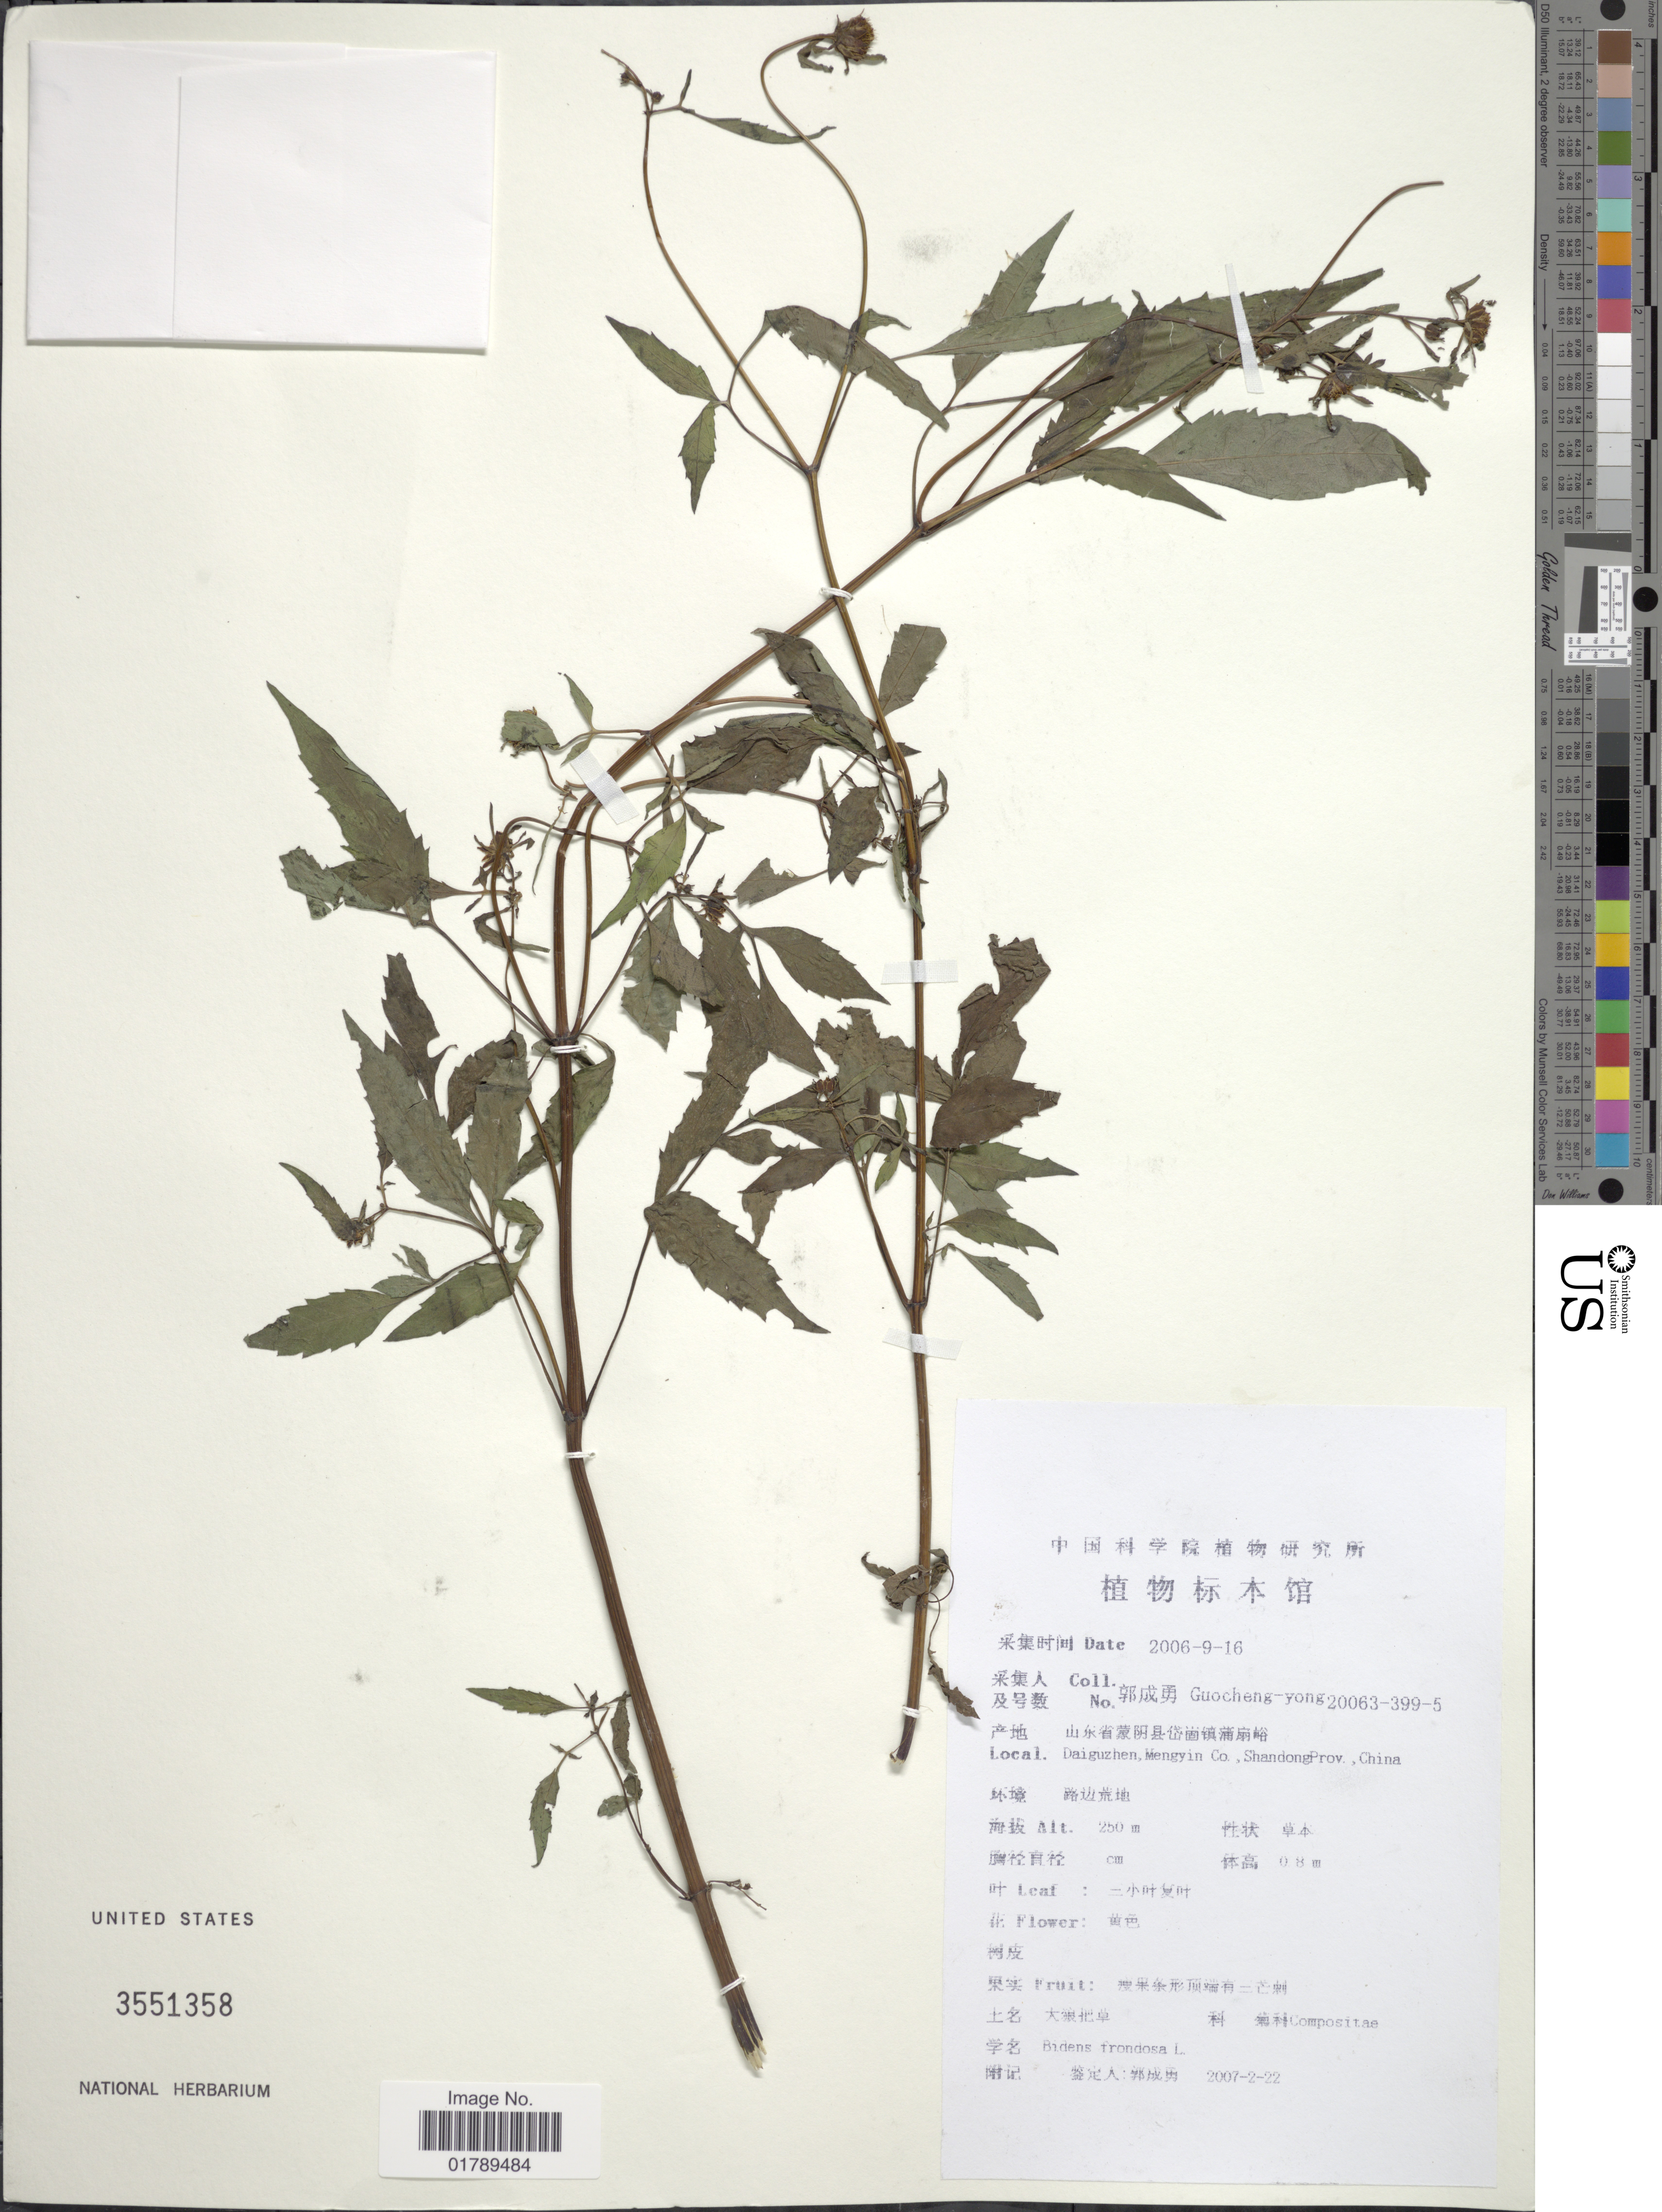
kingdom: Plantae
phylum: Tracheophyta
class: Magnoliopsida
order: Asterales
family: Asteraceae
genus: Bidens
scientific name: Bidens frondosa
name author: L.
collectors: Guo cheng-yong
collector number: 20063-399-5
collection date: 2006-09-16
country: China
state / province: Shandong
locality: Daiguzhen, Mengyin Co., ShandongProv., China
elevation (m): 250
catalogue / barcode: US 3551358